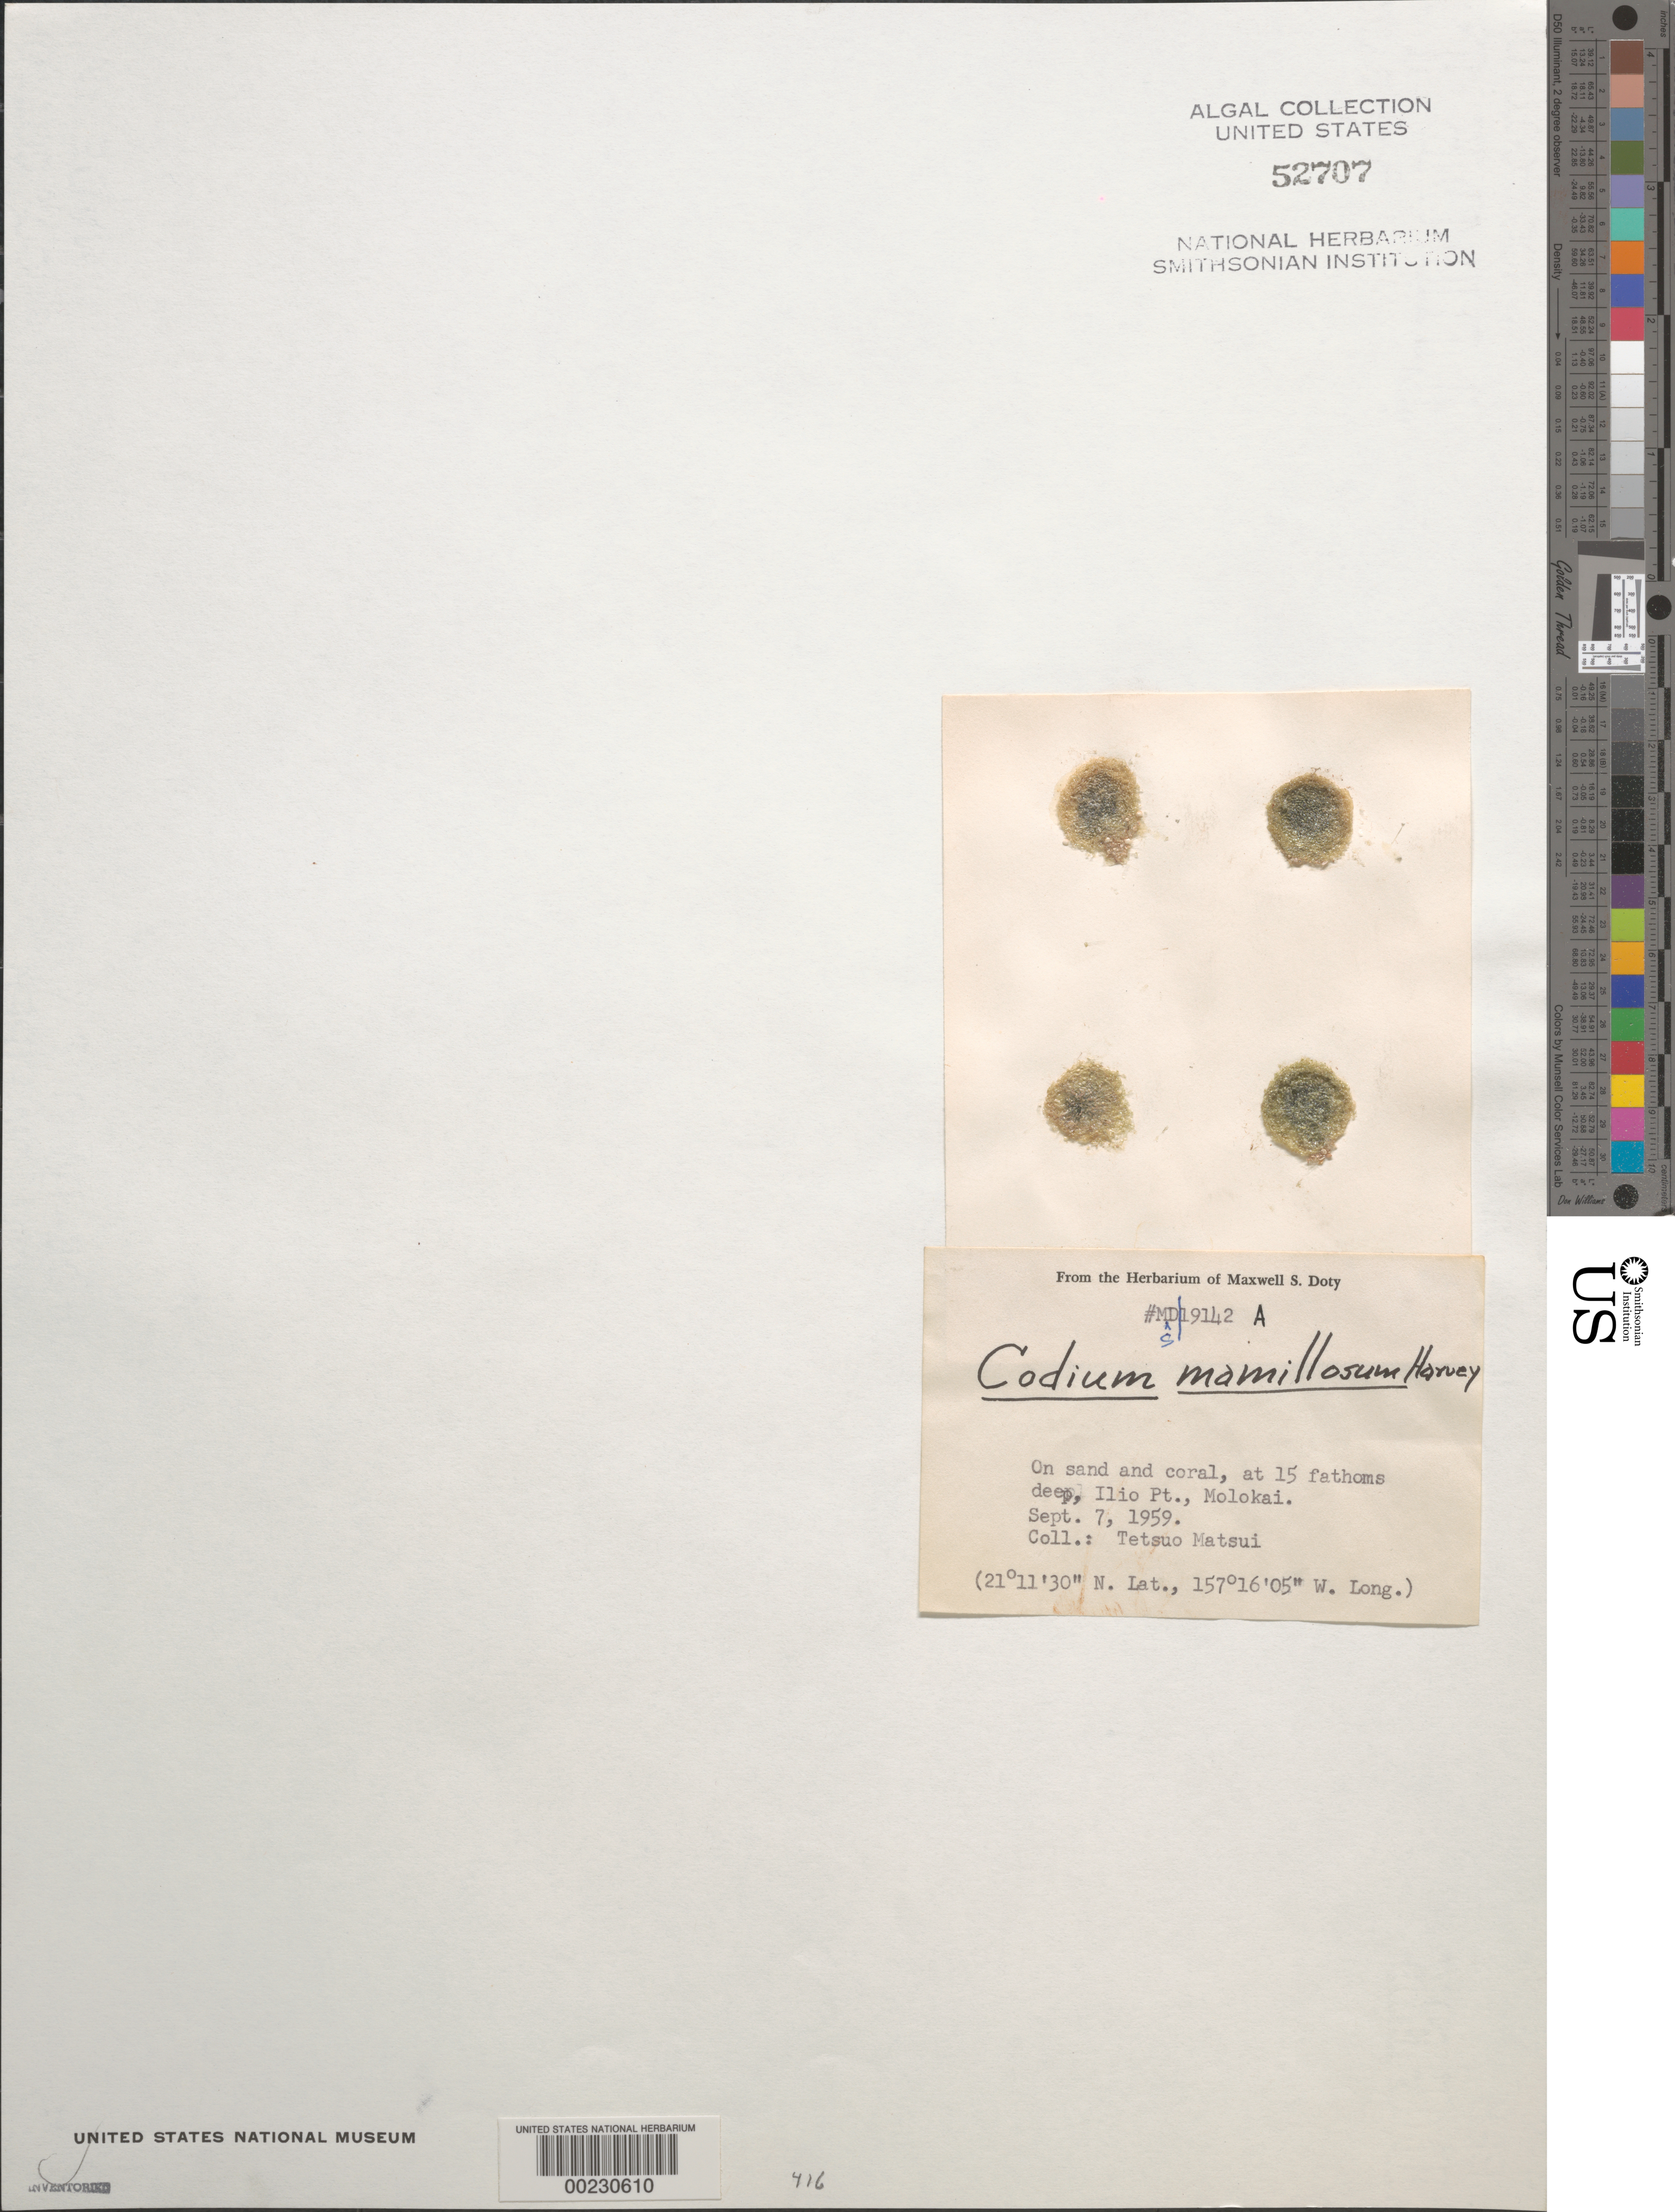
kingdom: Plantae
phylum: Chlorophyta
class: Ulvophyceae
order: Bryopsidales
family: Codiaceae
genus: Codium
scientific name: Codium mamillosum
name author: Harv.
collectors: T. Matsui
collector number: MSD 19142A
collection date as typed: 07 Sep 1959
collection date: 1959-09-07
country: United States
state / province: Hawaii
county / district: Maui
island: Moloka'i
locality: Ilio Point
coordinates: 21 11' 30" N, 157 16' 05" W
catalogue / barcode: US 52707